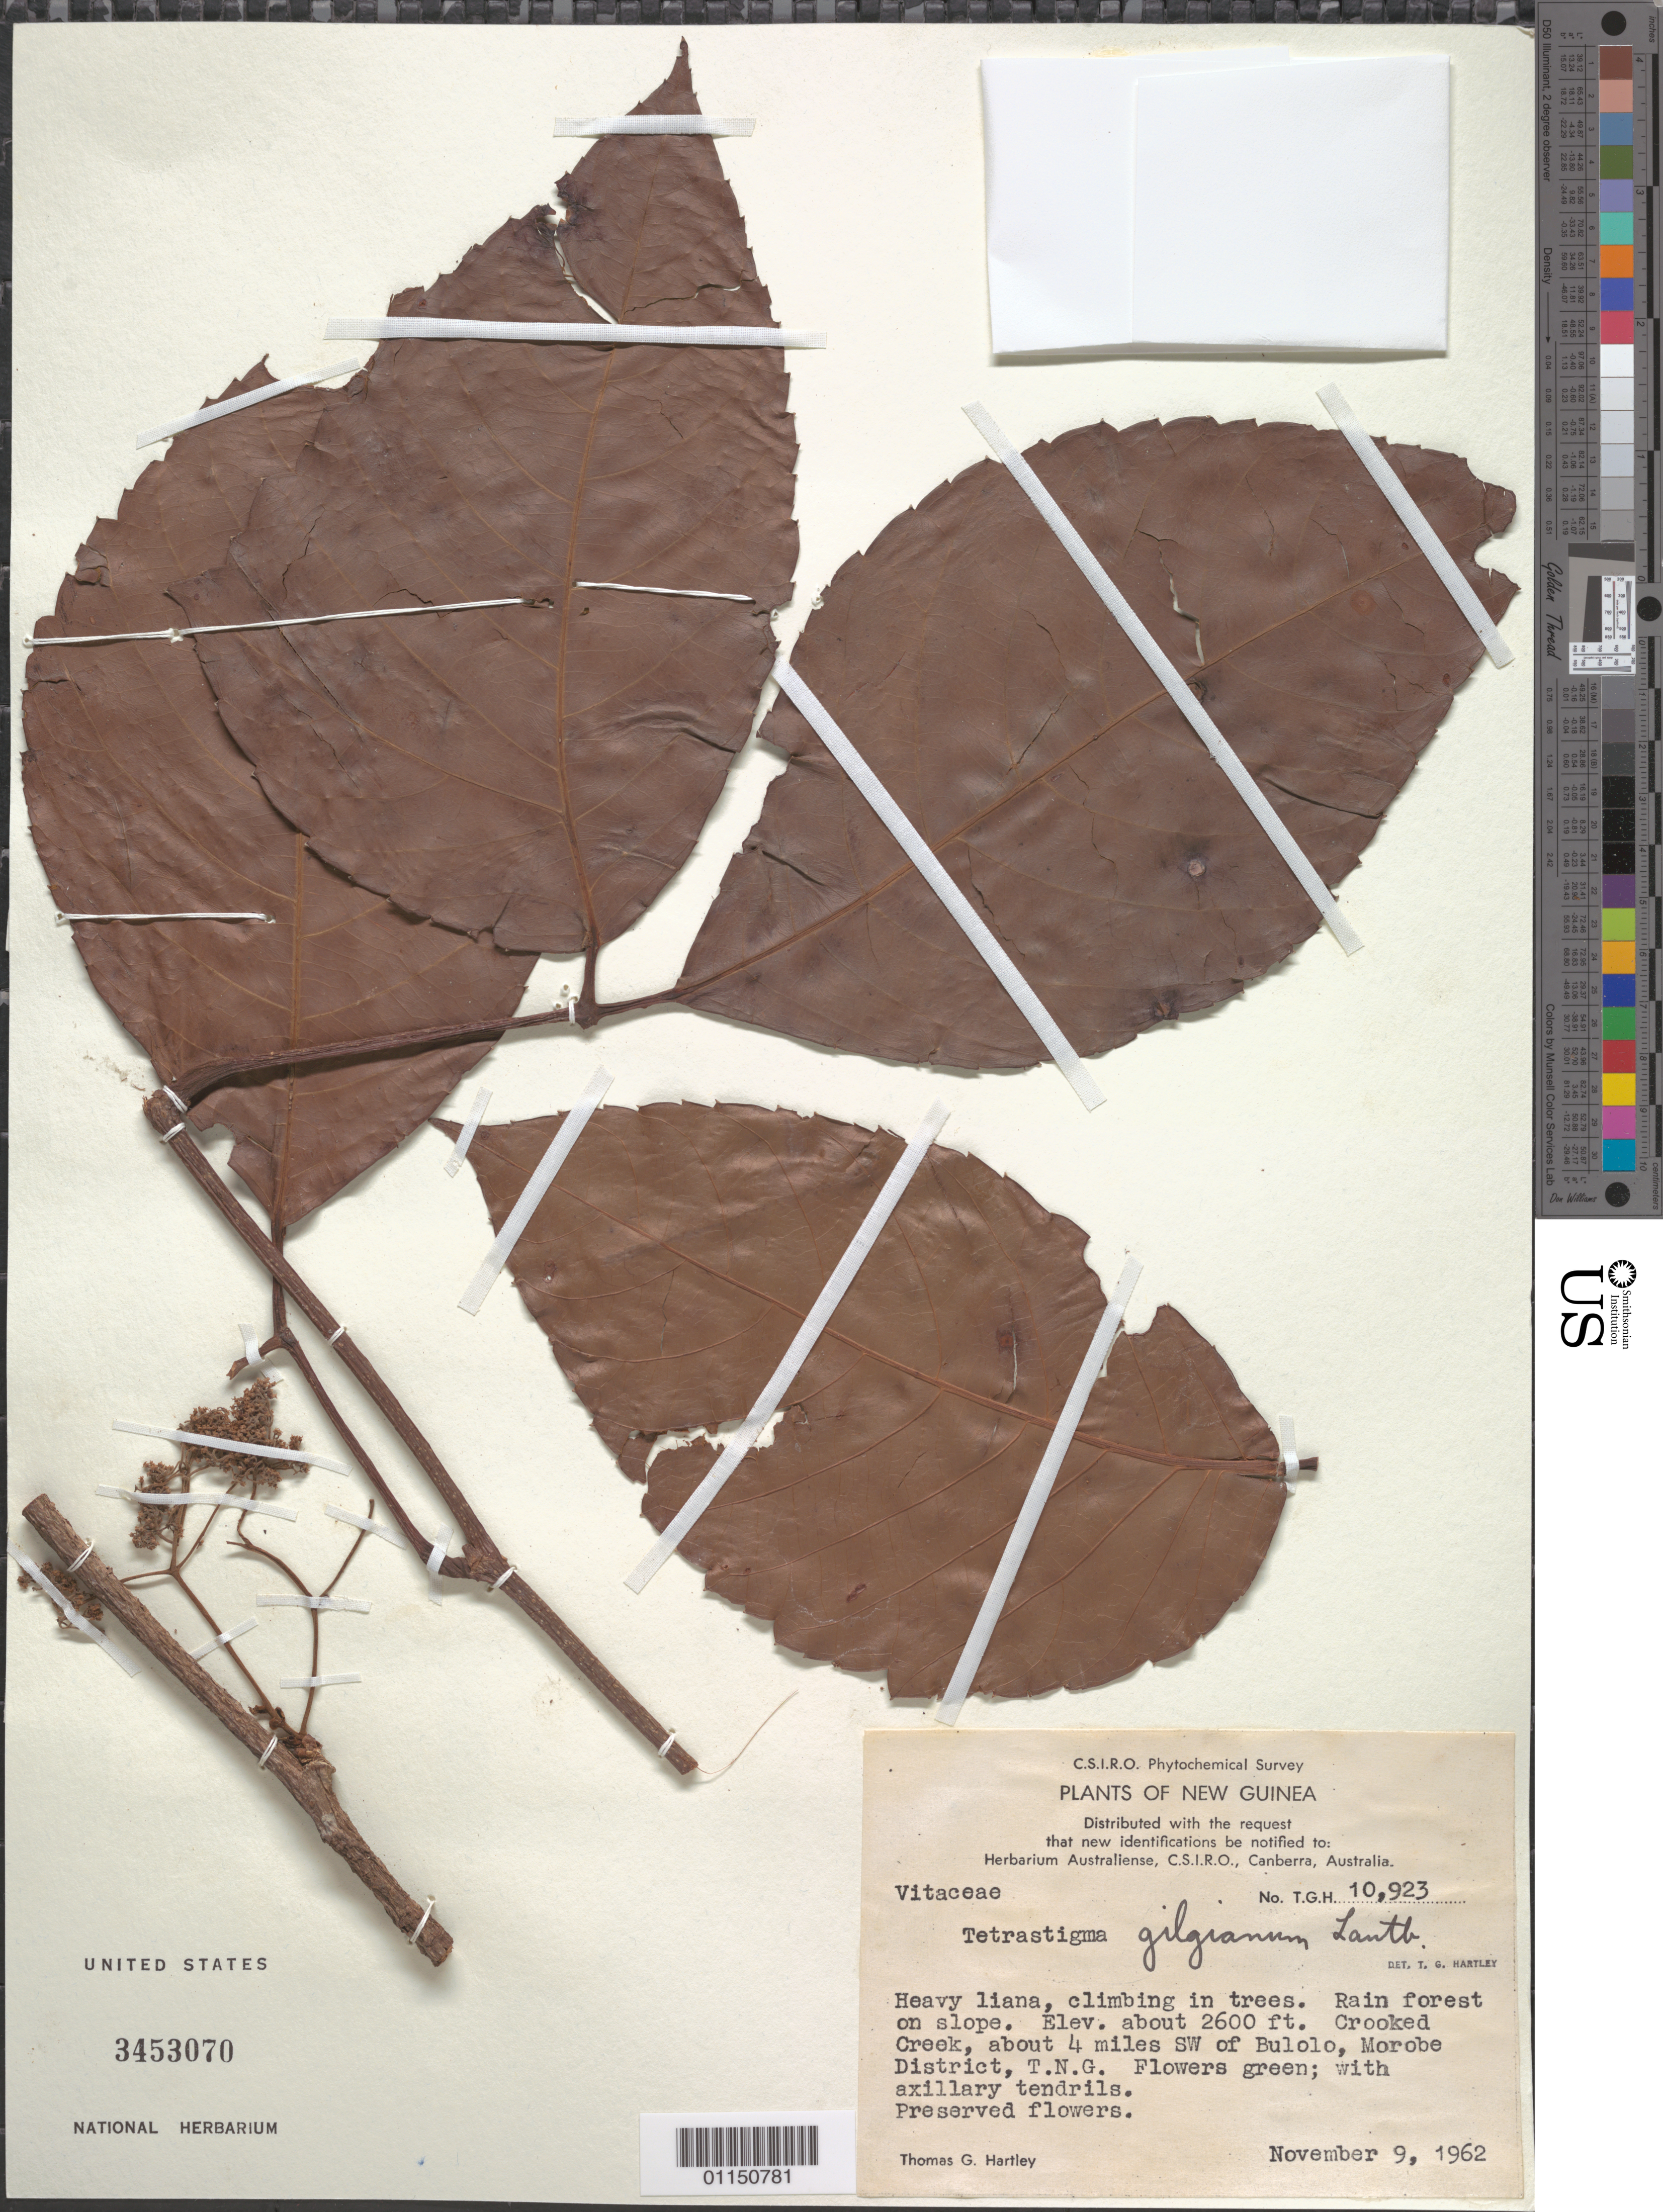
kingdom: Plantae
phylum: Tracheophyta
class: Magnoliopsida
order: Vitales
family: Vitaceae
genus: Tetrastigma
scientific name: Tetrastigma gilgianum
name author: Lauterb.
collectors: T. G. Hartley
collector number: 10923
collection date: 1962-11-09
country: Papua New Guinea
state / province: Morobe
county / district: Morobe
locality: Crooked Creek, about 4 mi SW of Bulolo, T.N.G.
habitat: Heavy liana, climbing in trees. Rain forest on slope.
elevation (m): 792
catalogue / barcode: US 3453070